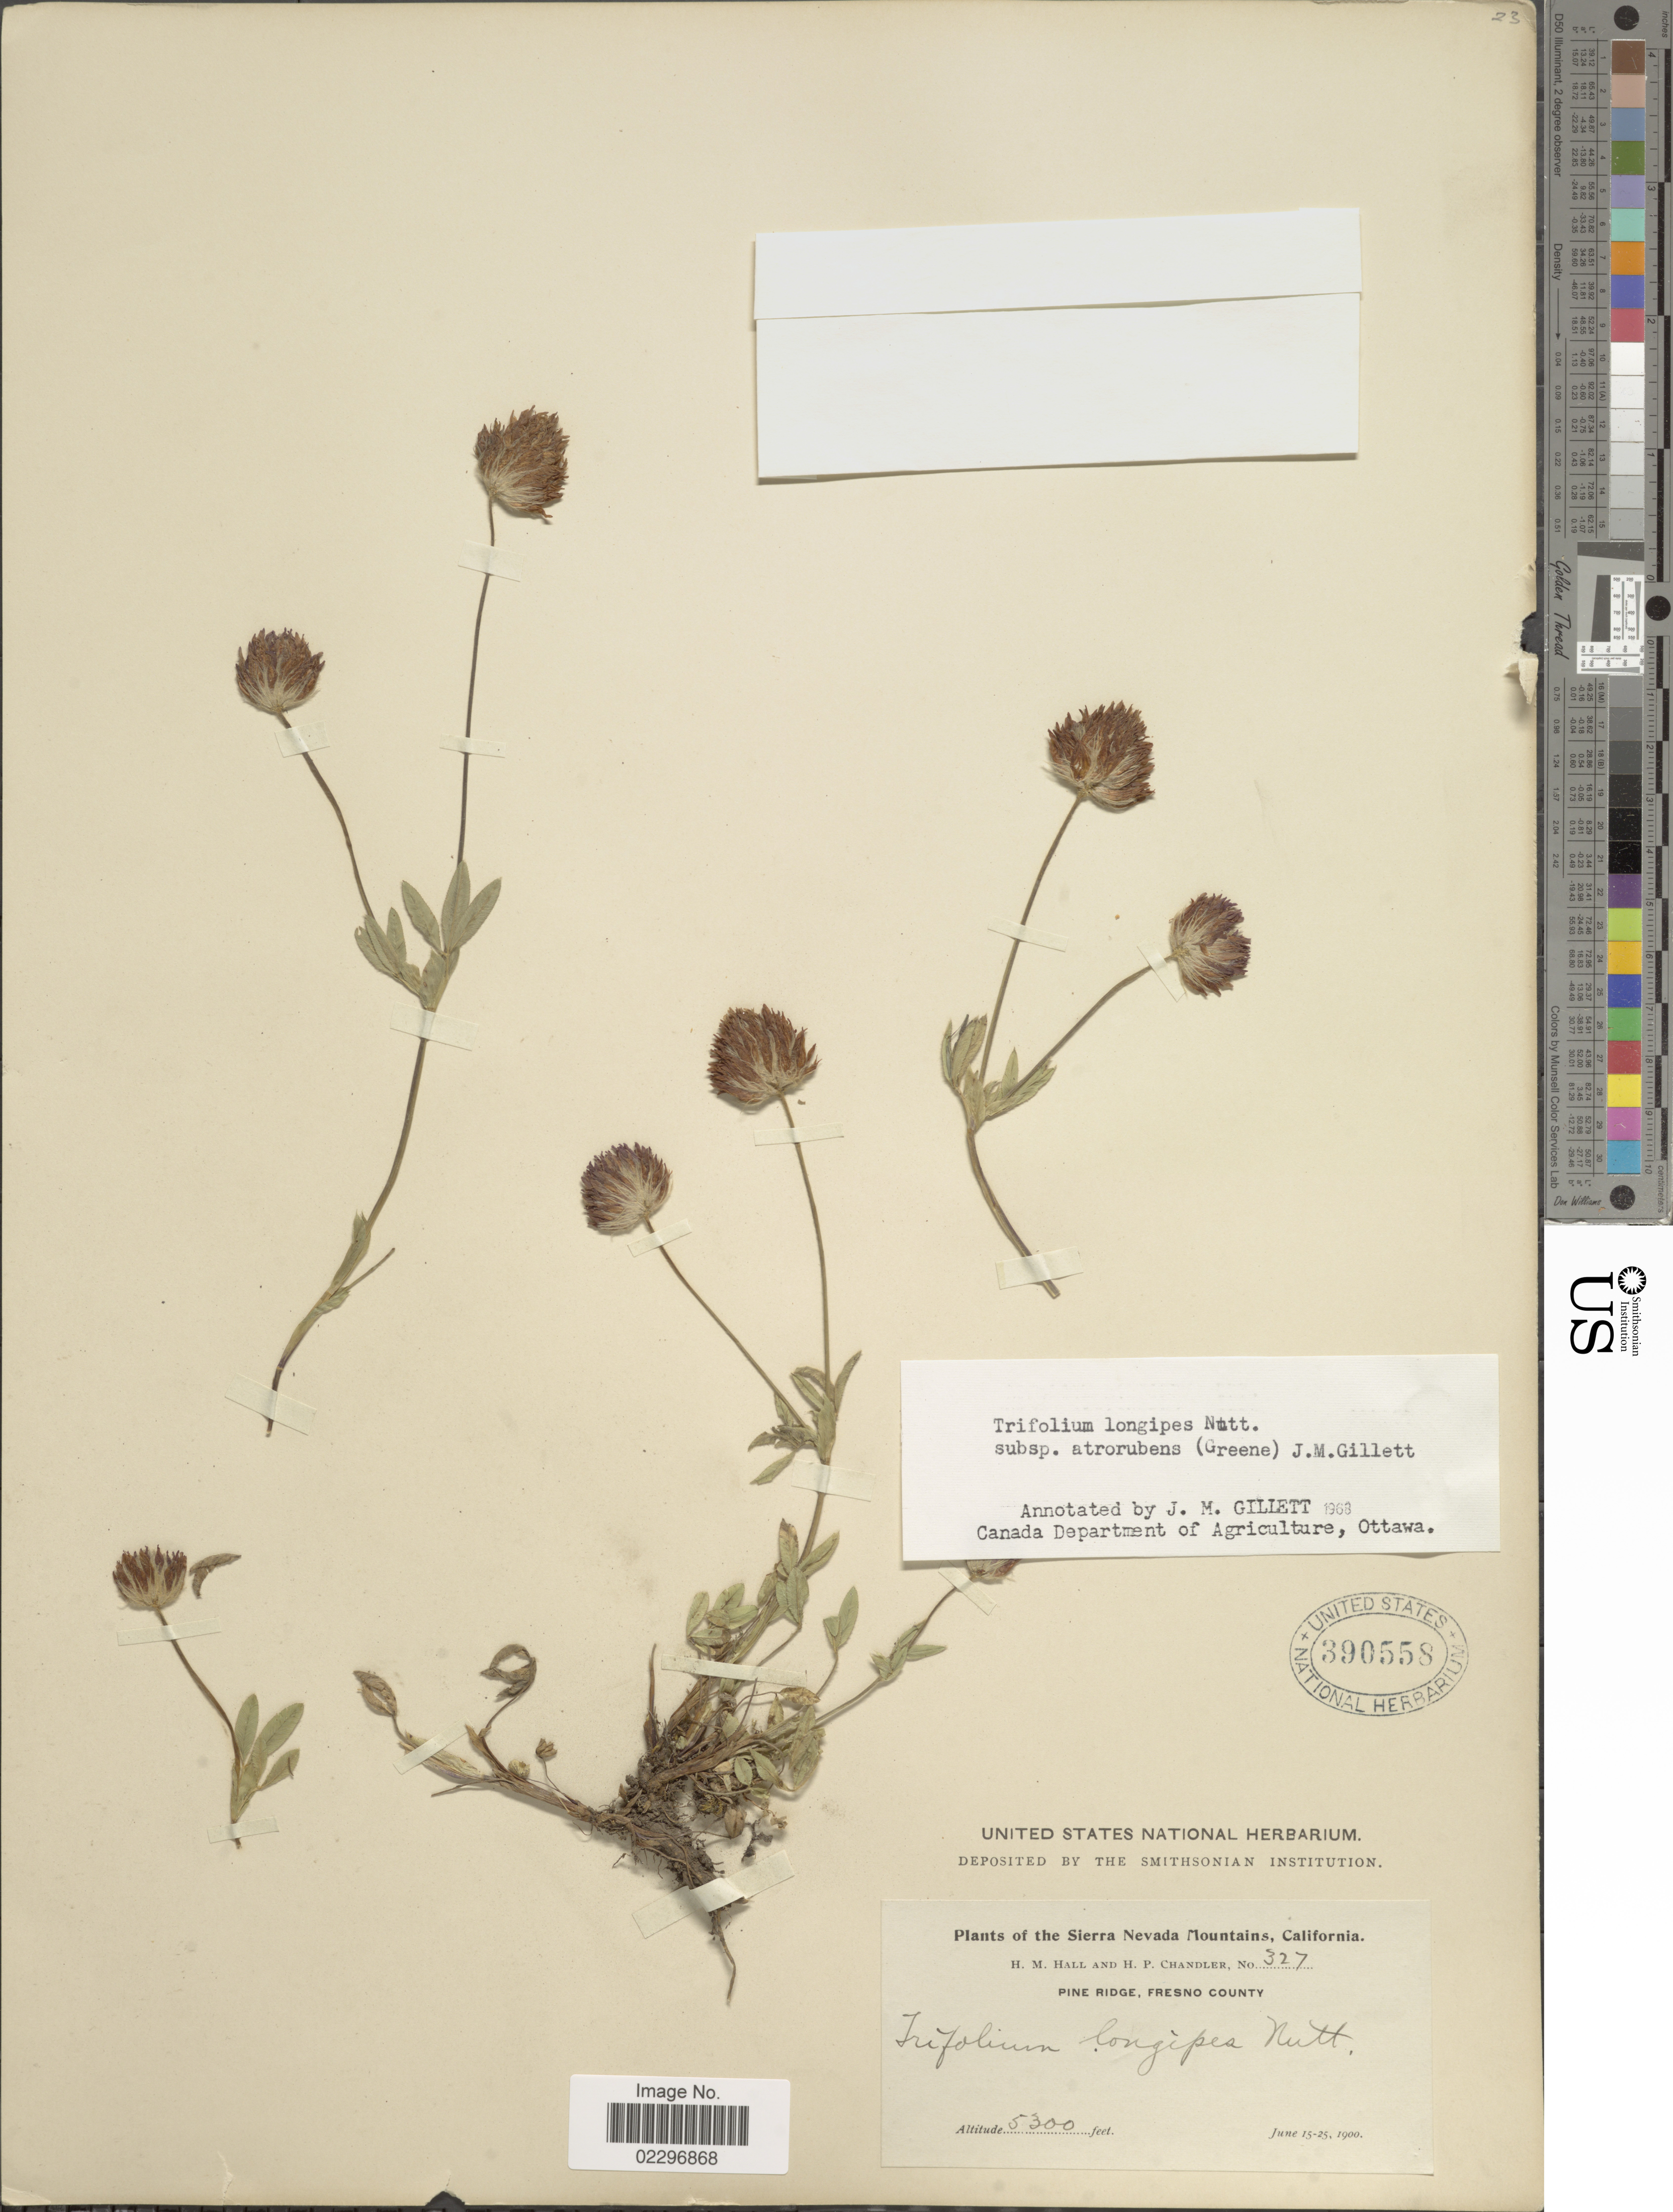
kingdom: Plantae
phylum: Tracheophyta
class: Magnoliopsida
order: Fabales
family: Fabaceae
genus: Trifolium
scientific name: Trifolium longipes subsp. atrorubens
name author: (Greene) J.M. Gillett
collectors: H. M. Hall & H. Chandler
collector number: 327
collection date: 1900-06-15/1900-06-25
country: United States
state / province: California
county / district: Fresno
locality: The Sierra Nevada Mountains, Pine Ridge, Fresno County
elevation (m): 1615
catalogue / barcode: US 390558